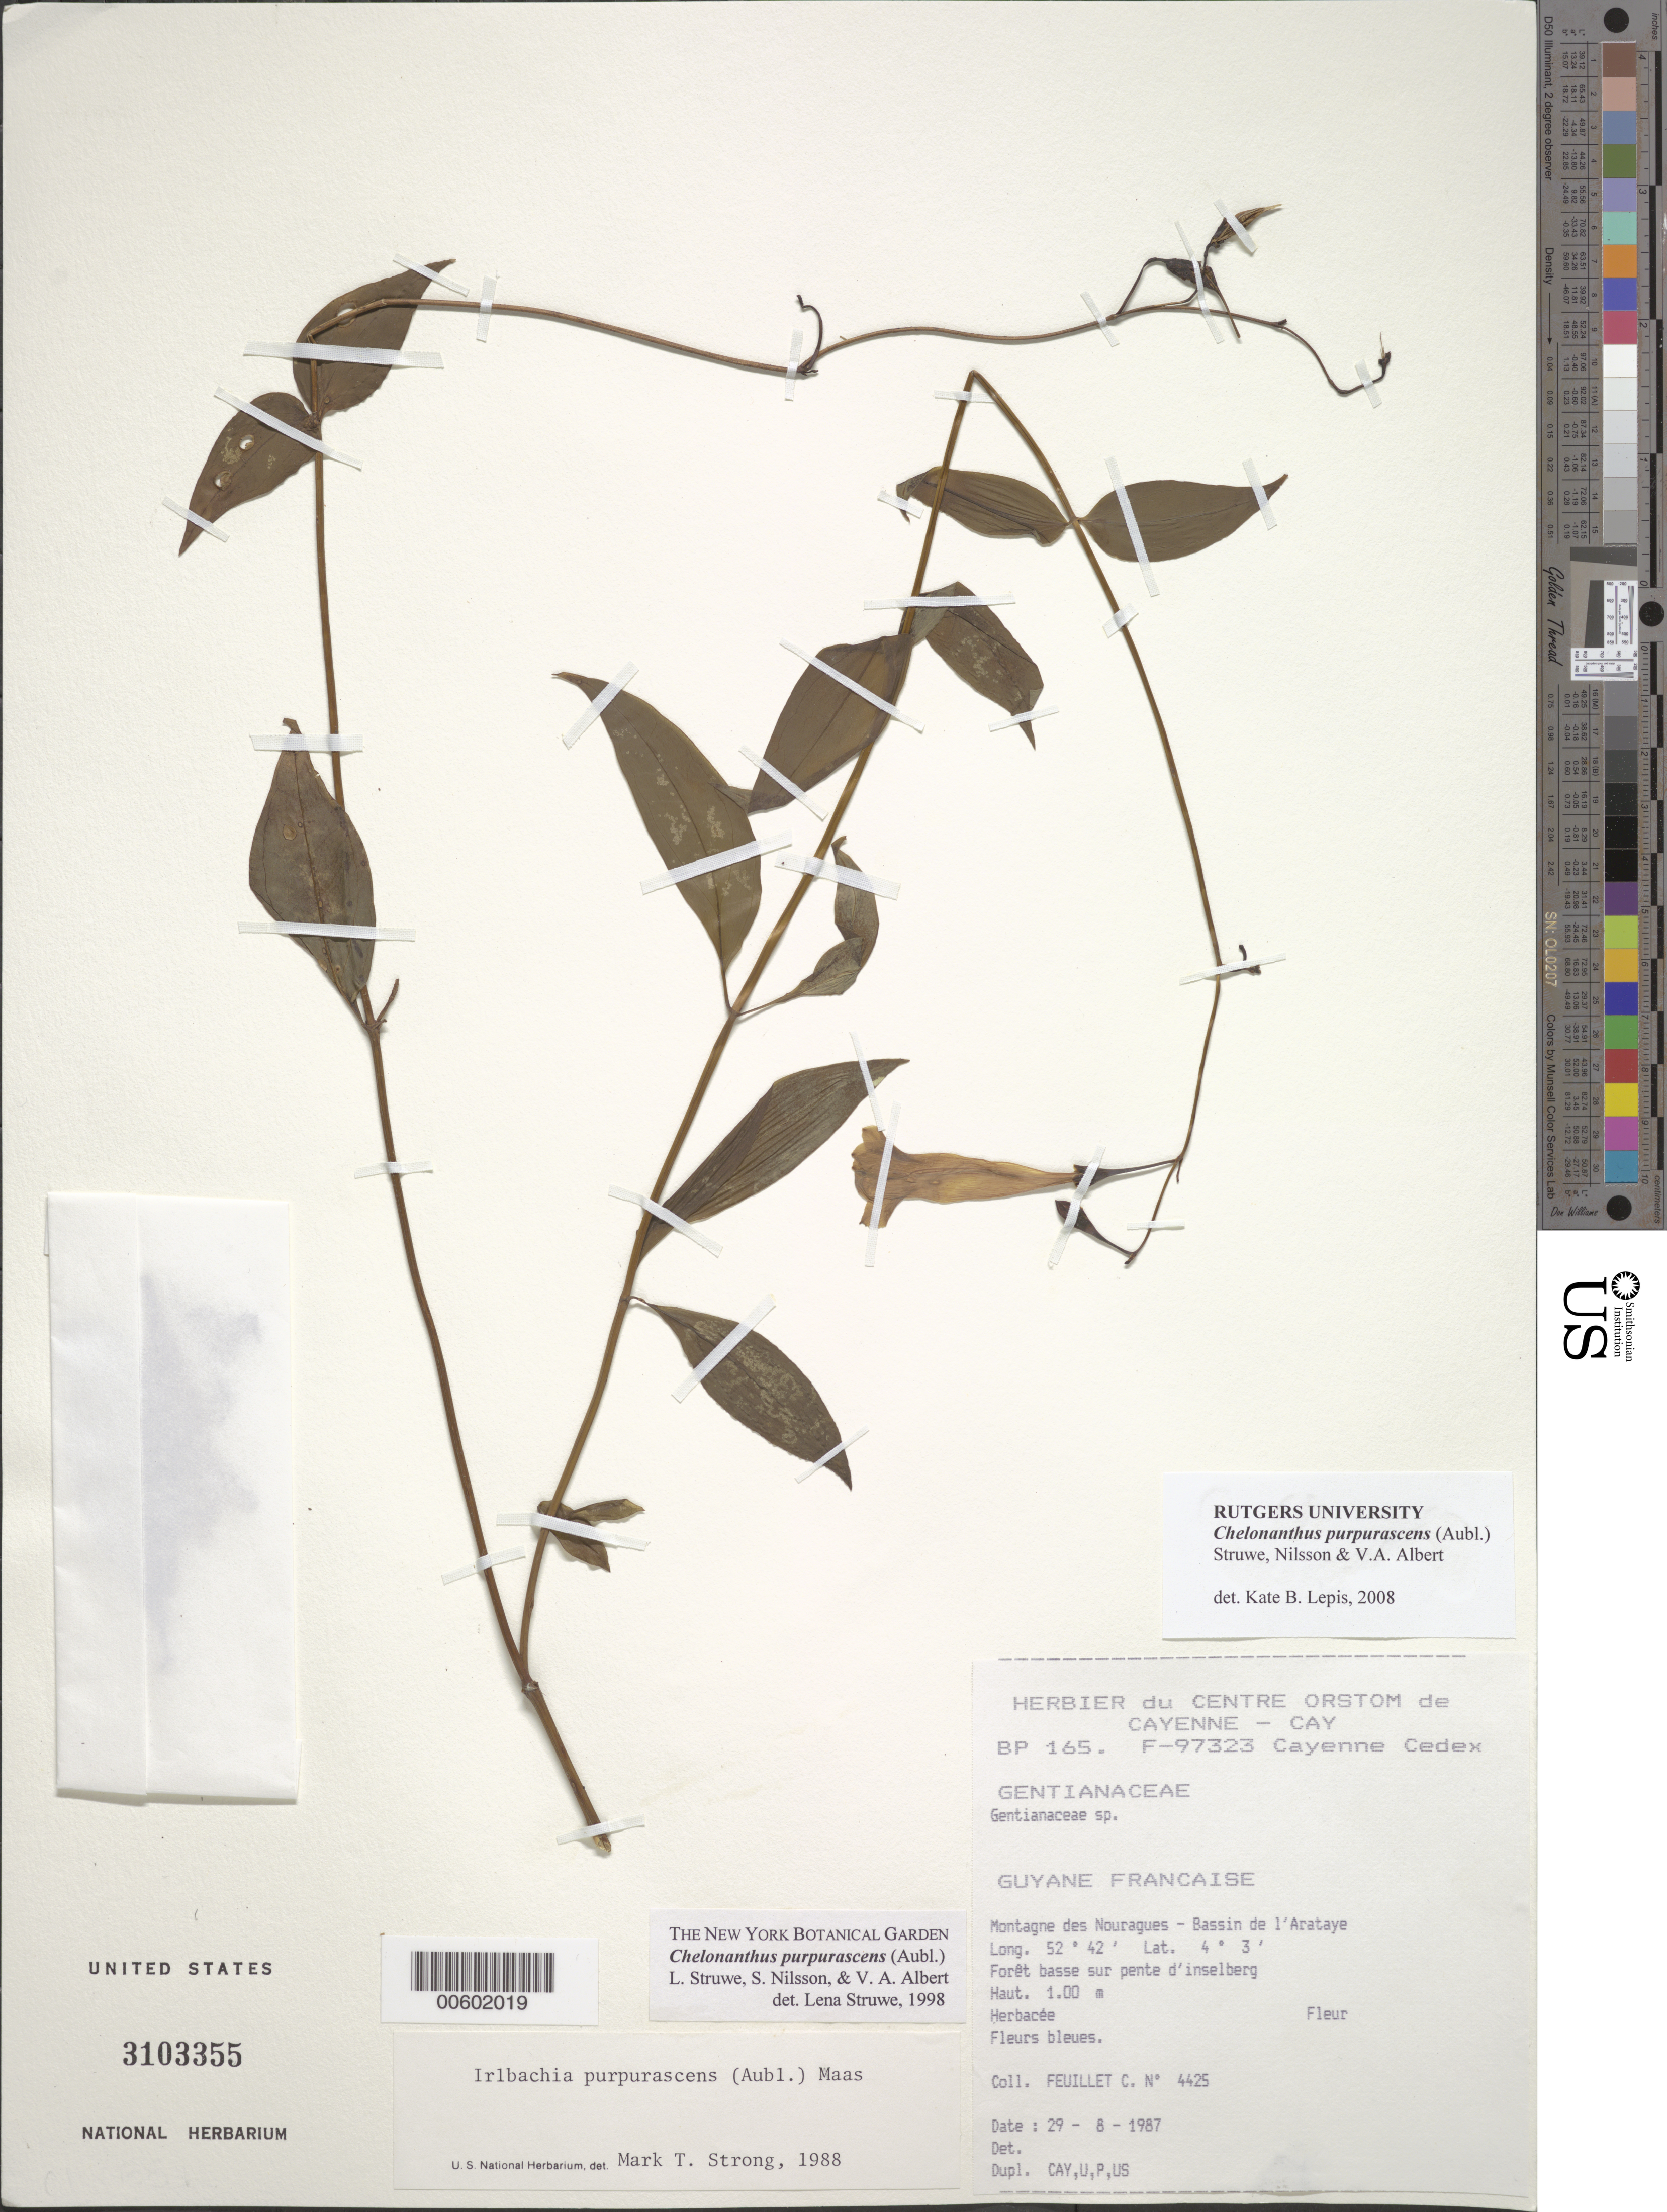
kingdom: Plantae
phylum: Tracheophyta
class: Magnoliopsida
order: Gentianales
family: Gentianaceae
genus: Chelonanthus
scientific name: Chelonanthus purpurascens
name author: (Aubl.) Struwe et al.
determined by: Struwe, L.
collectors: C. Feuillet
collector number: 4425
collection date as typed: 29 Aug 1987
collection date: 1987-08-29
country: French Guiana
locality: Station des Nouragues, Bassin de l'Approuague, Arataye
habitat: Foret basse sur pente d'inselberg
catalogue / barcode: US 3103355